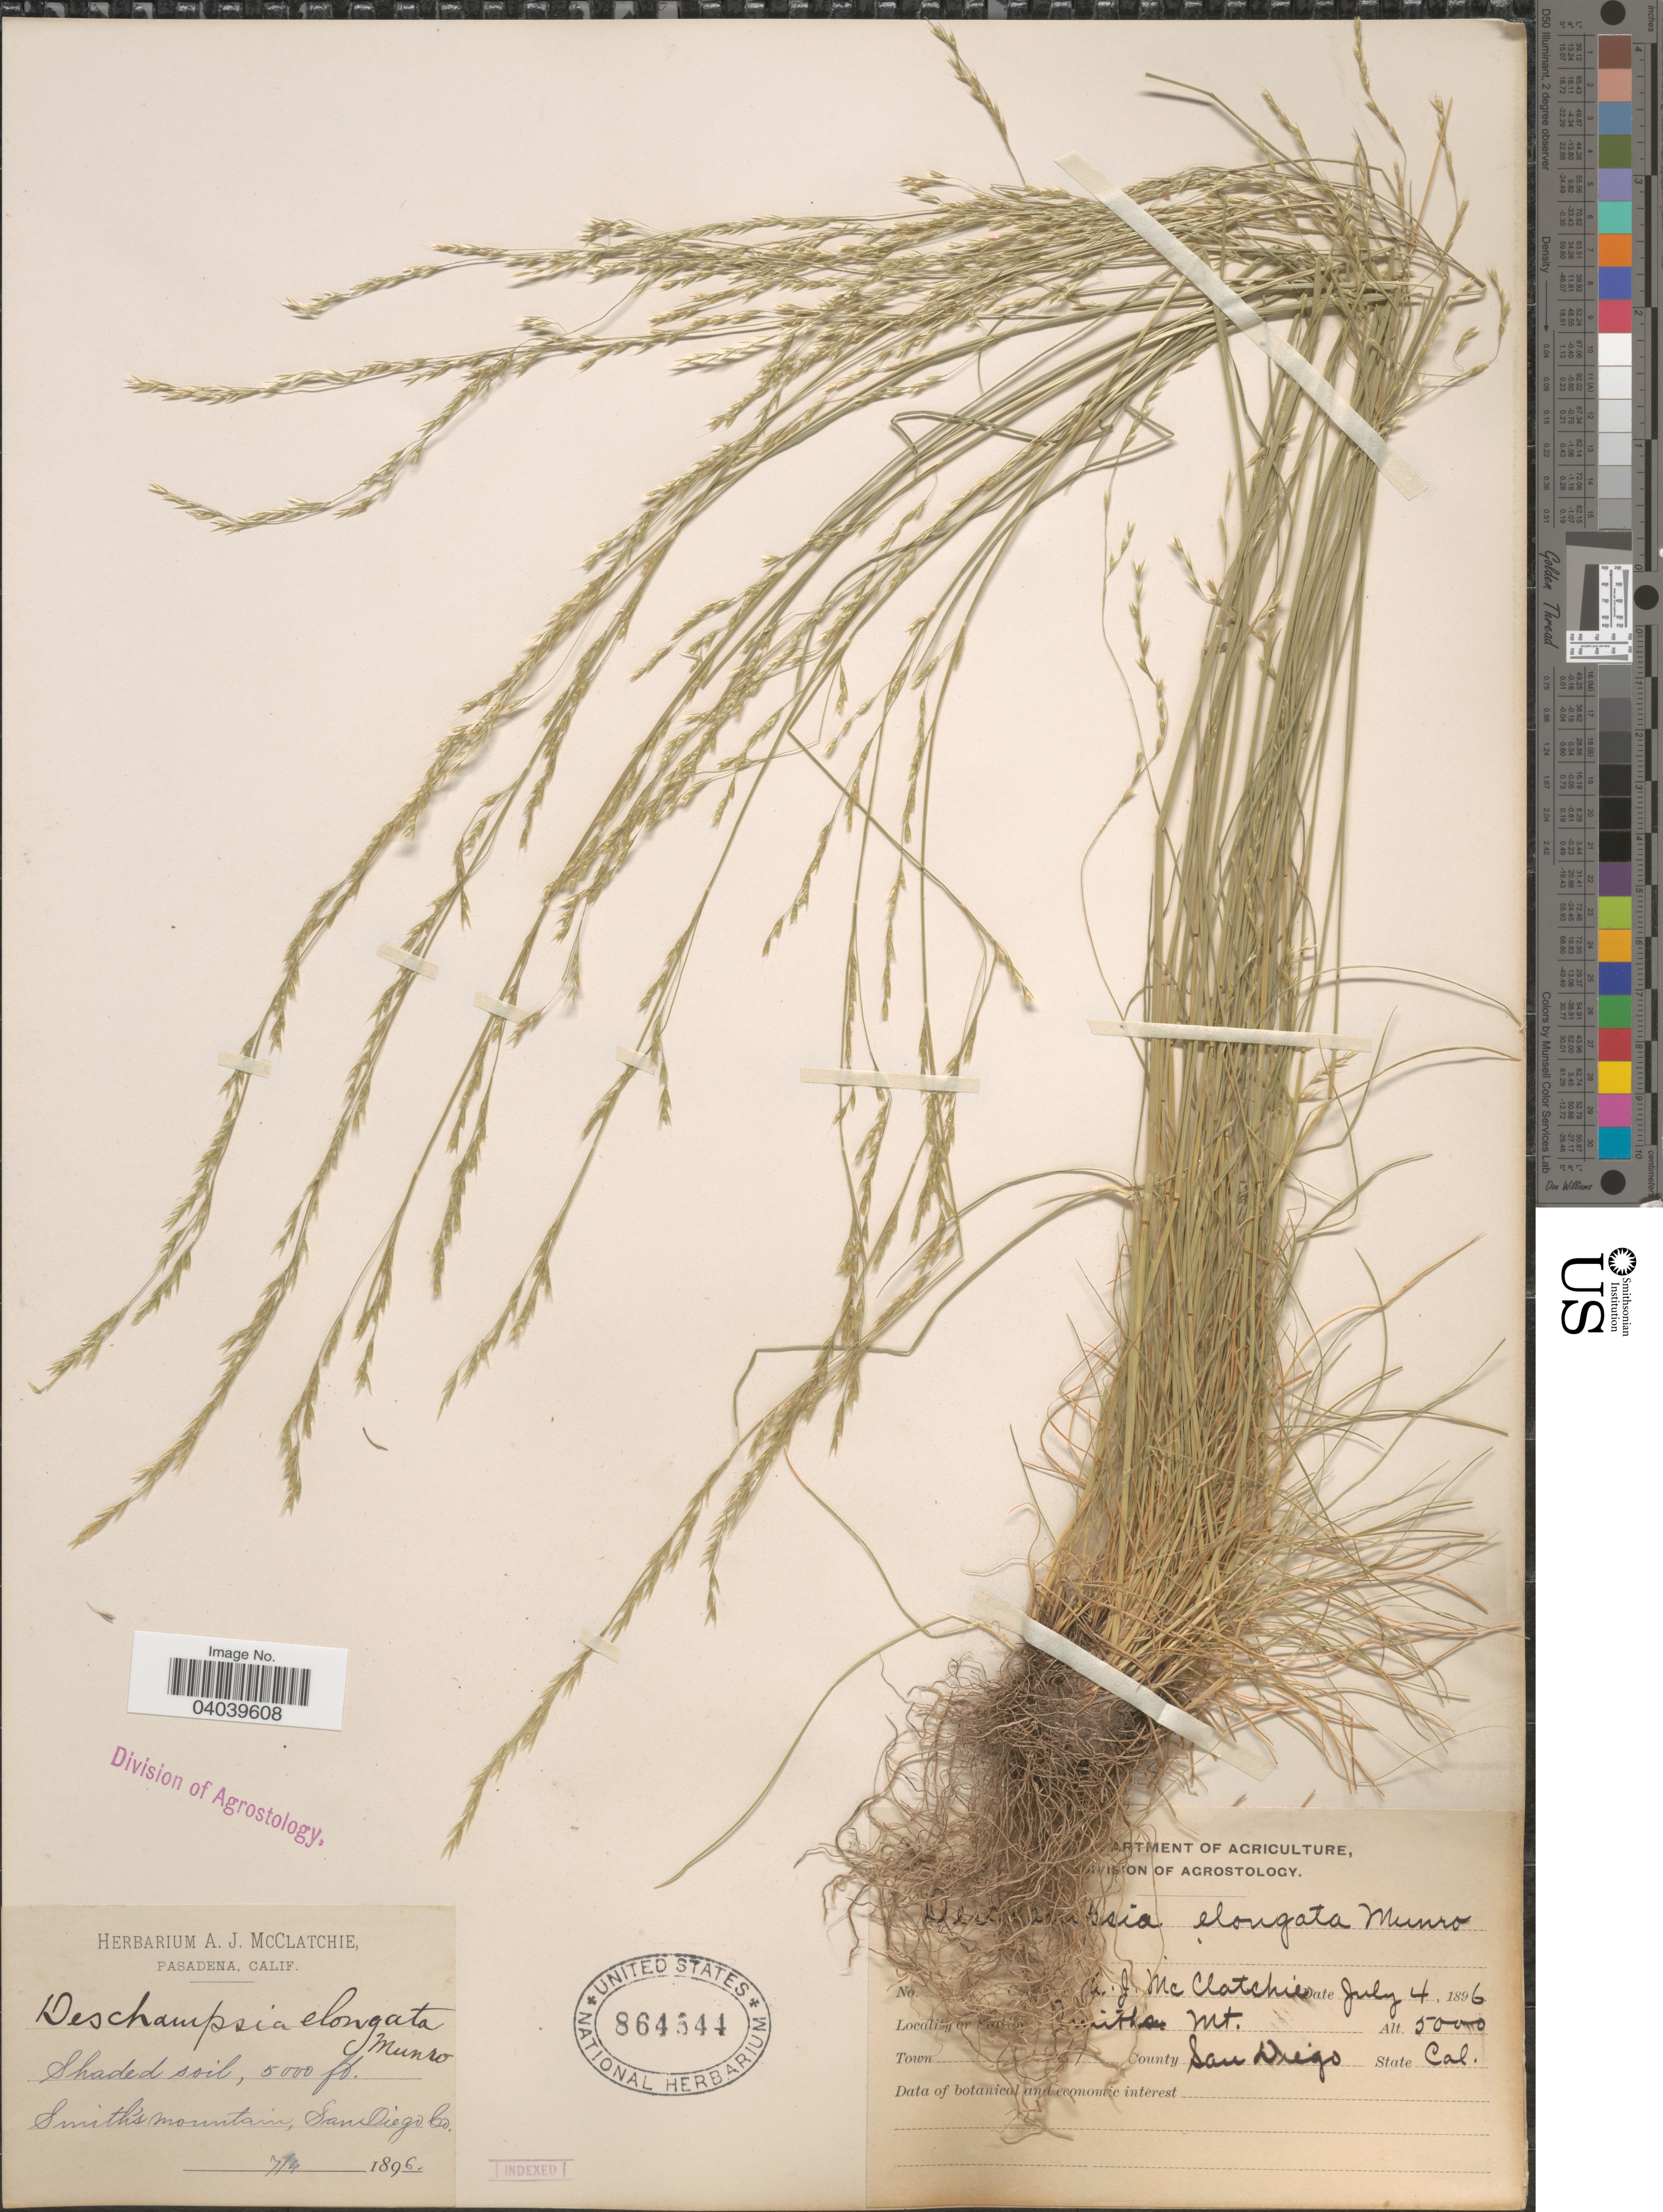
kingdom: Plantae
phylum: Tracheophyta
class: Liliopsida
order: Poales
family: Poaceae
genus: Deschampsia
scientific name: Deschampsia elongata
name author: (Hook.) Munro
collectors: A. J. McClatchie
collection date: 1896-07-04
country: United States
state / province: California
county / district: San Diego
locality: Smith's Mountains, San Diego Co.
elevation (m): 1524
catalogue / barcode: US 864544